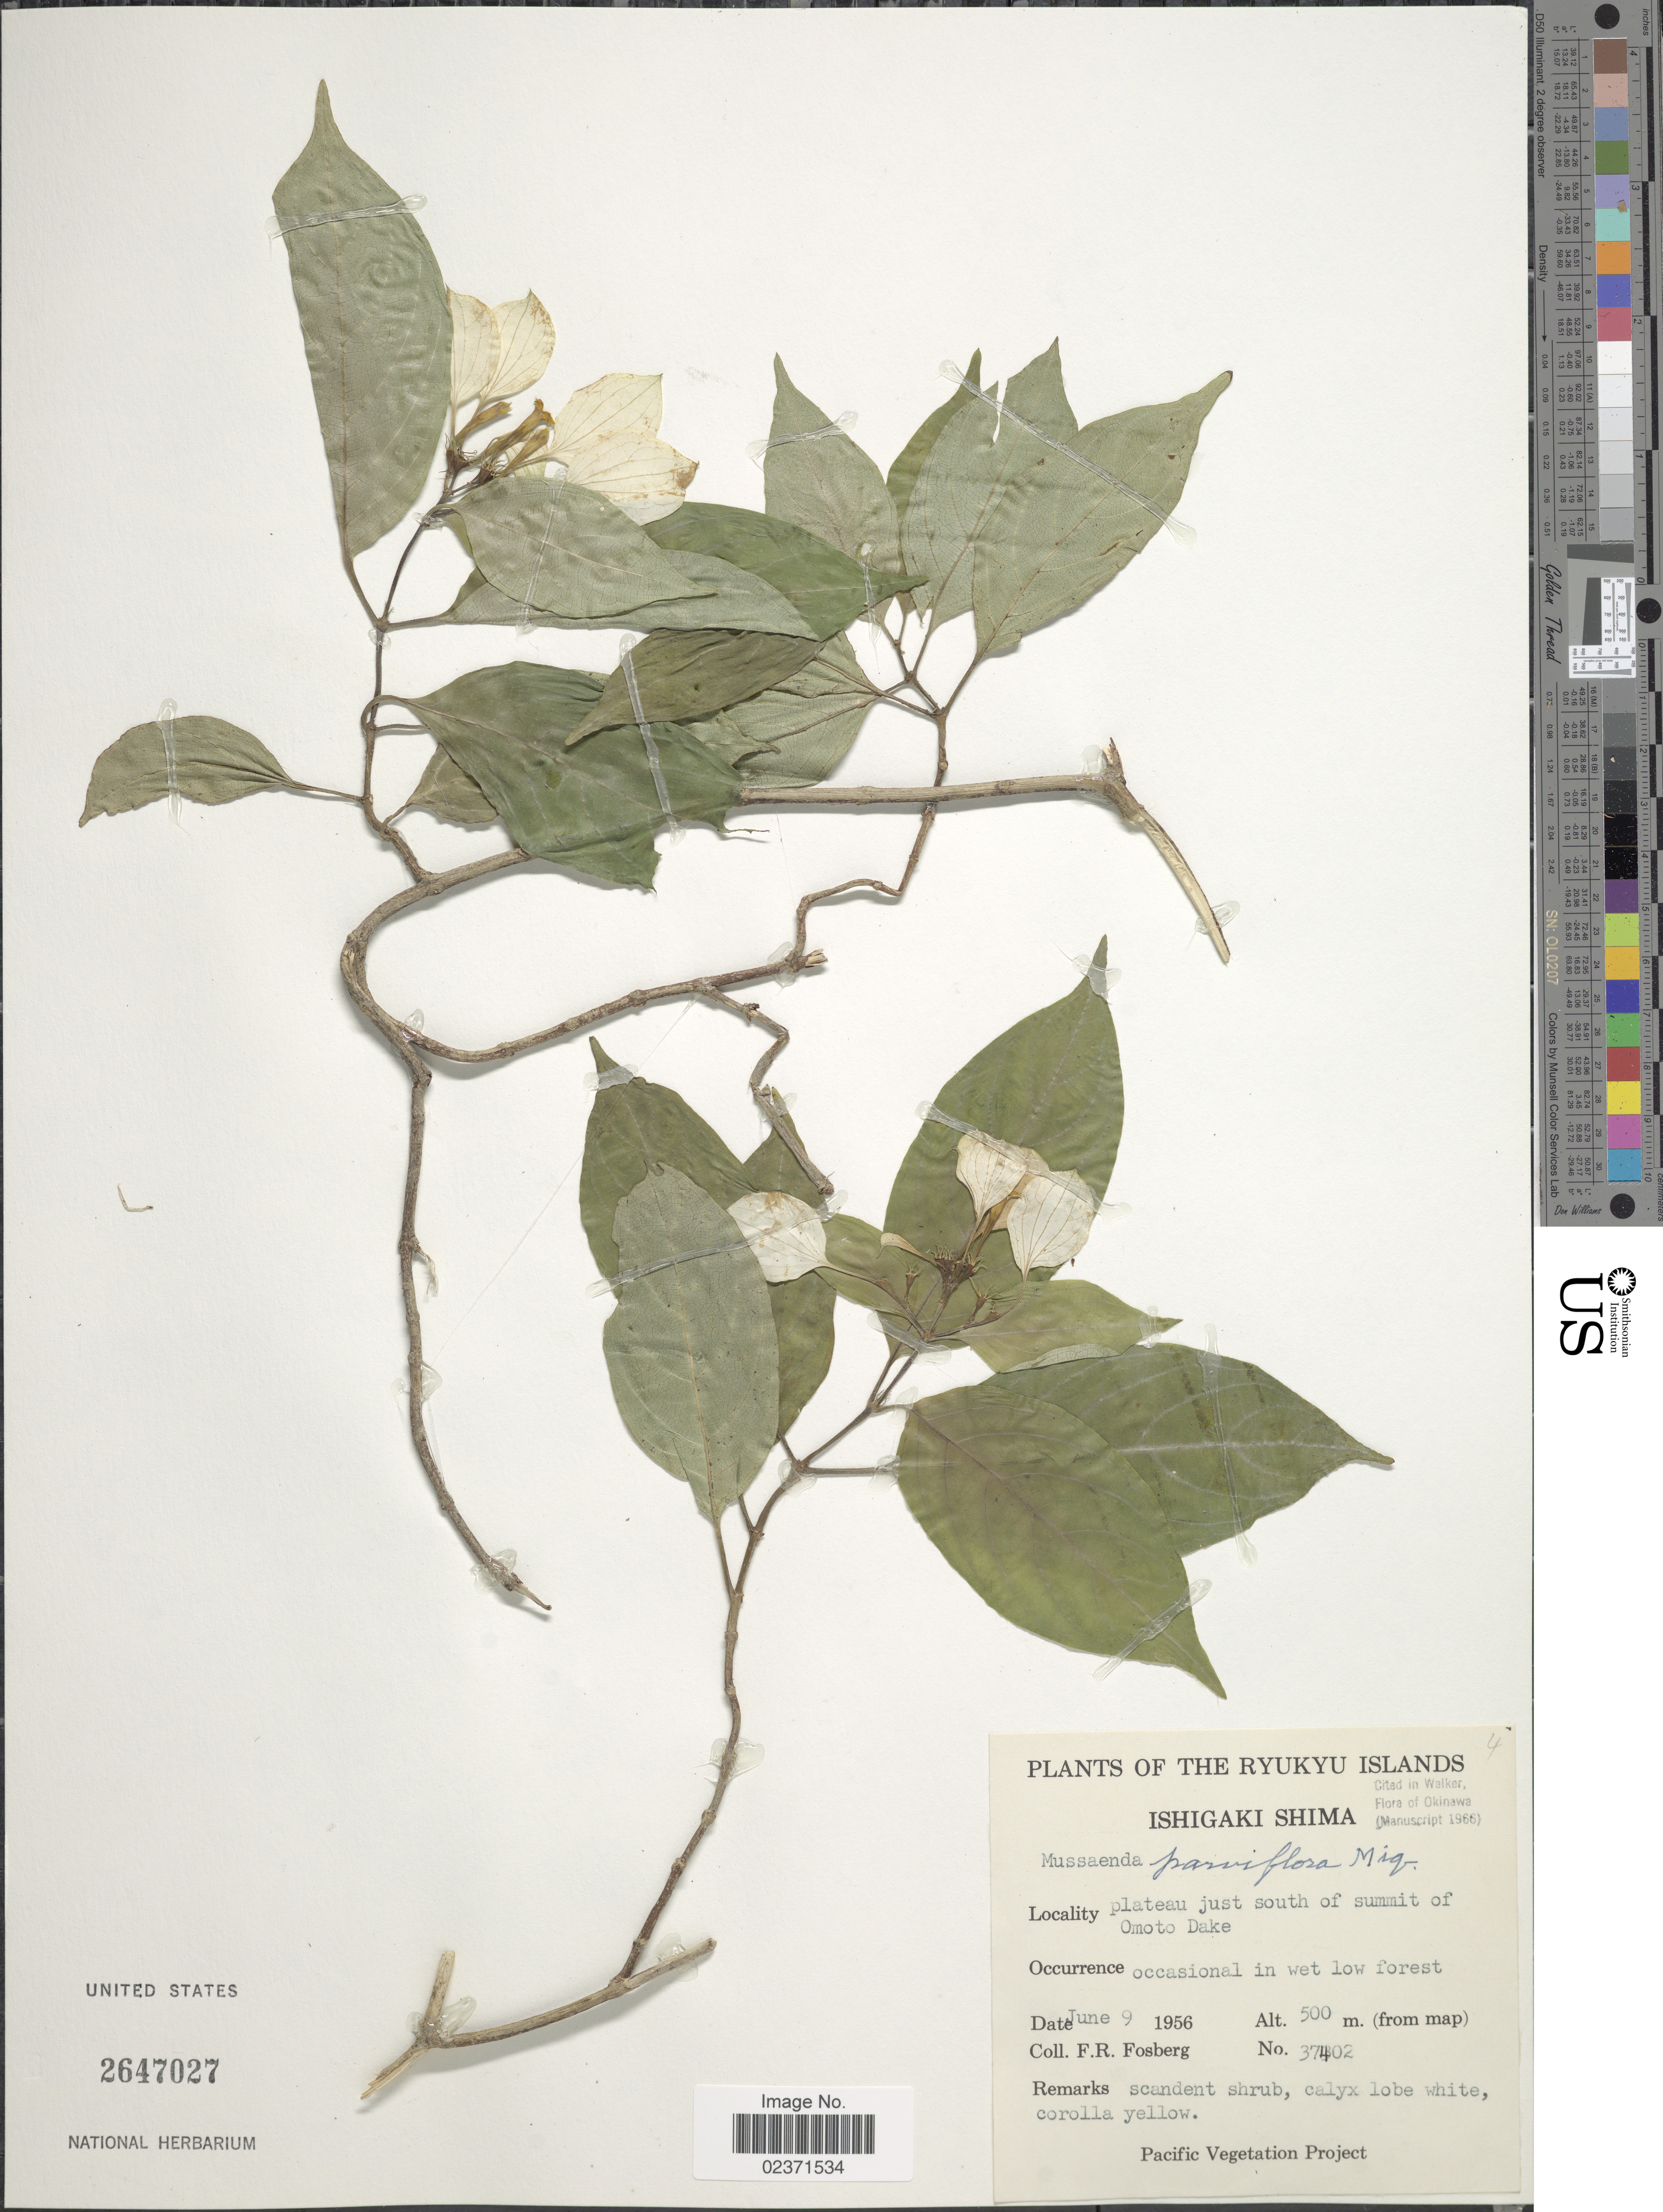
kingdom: Plantae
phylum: Tracheophyta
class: Magnoliopsida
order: Gentianales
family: Rubiaceae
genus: Mussaenda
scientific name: Mussaenda parviflora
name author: Miq.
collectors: F. R. Fosberg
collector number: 37402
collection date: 1956-06-09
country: Japan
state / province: Okinawa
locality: Ryukyu Islands. Ishigaki Shima. plateau just south of summit of Omoto Dake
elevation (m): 500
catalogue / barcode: US 2647027